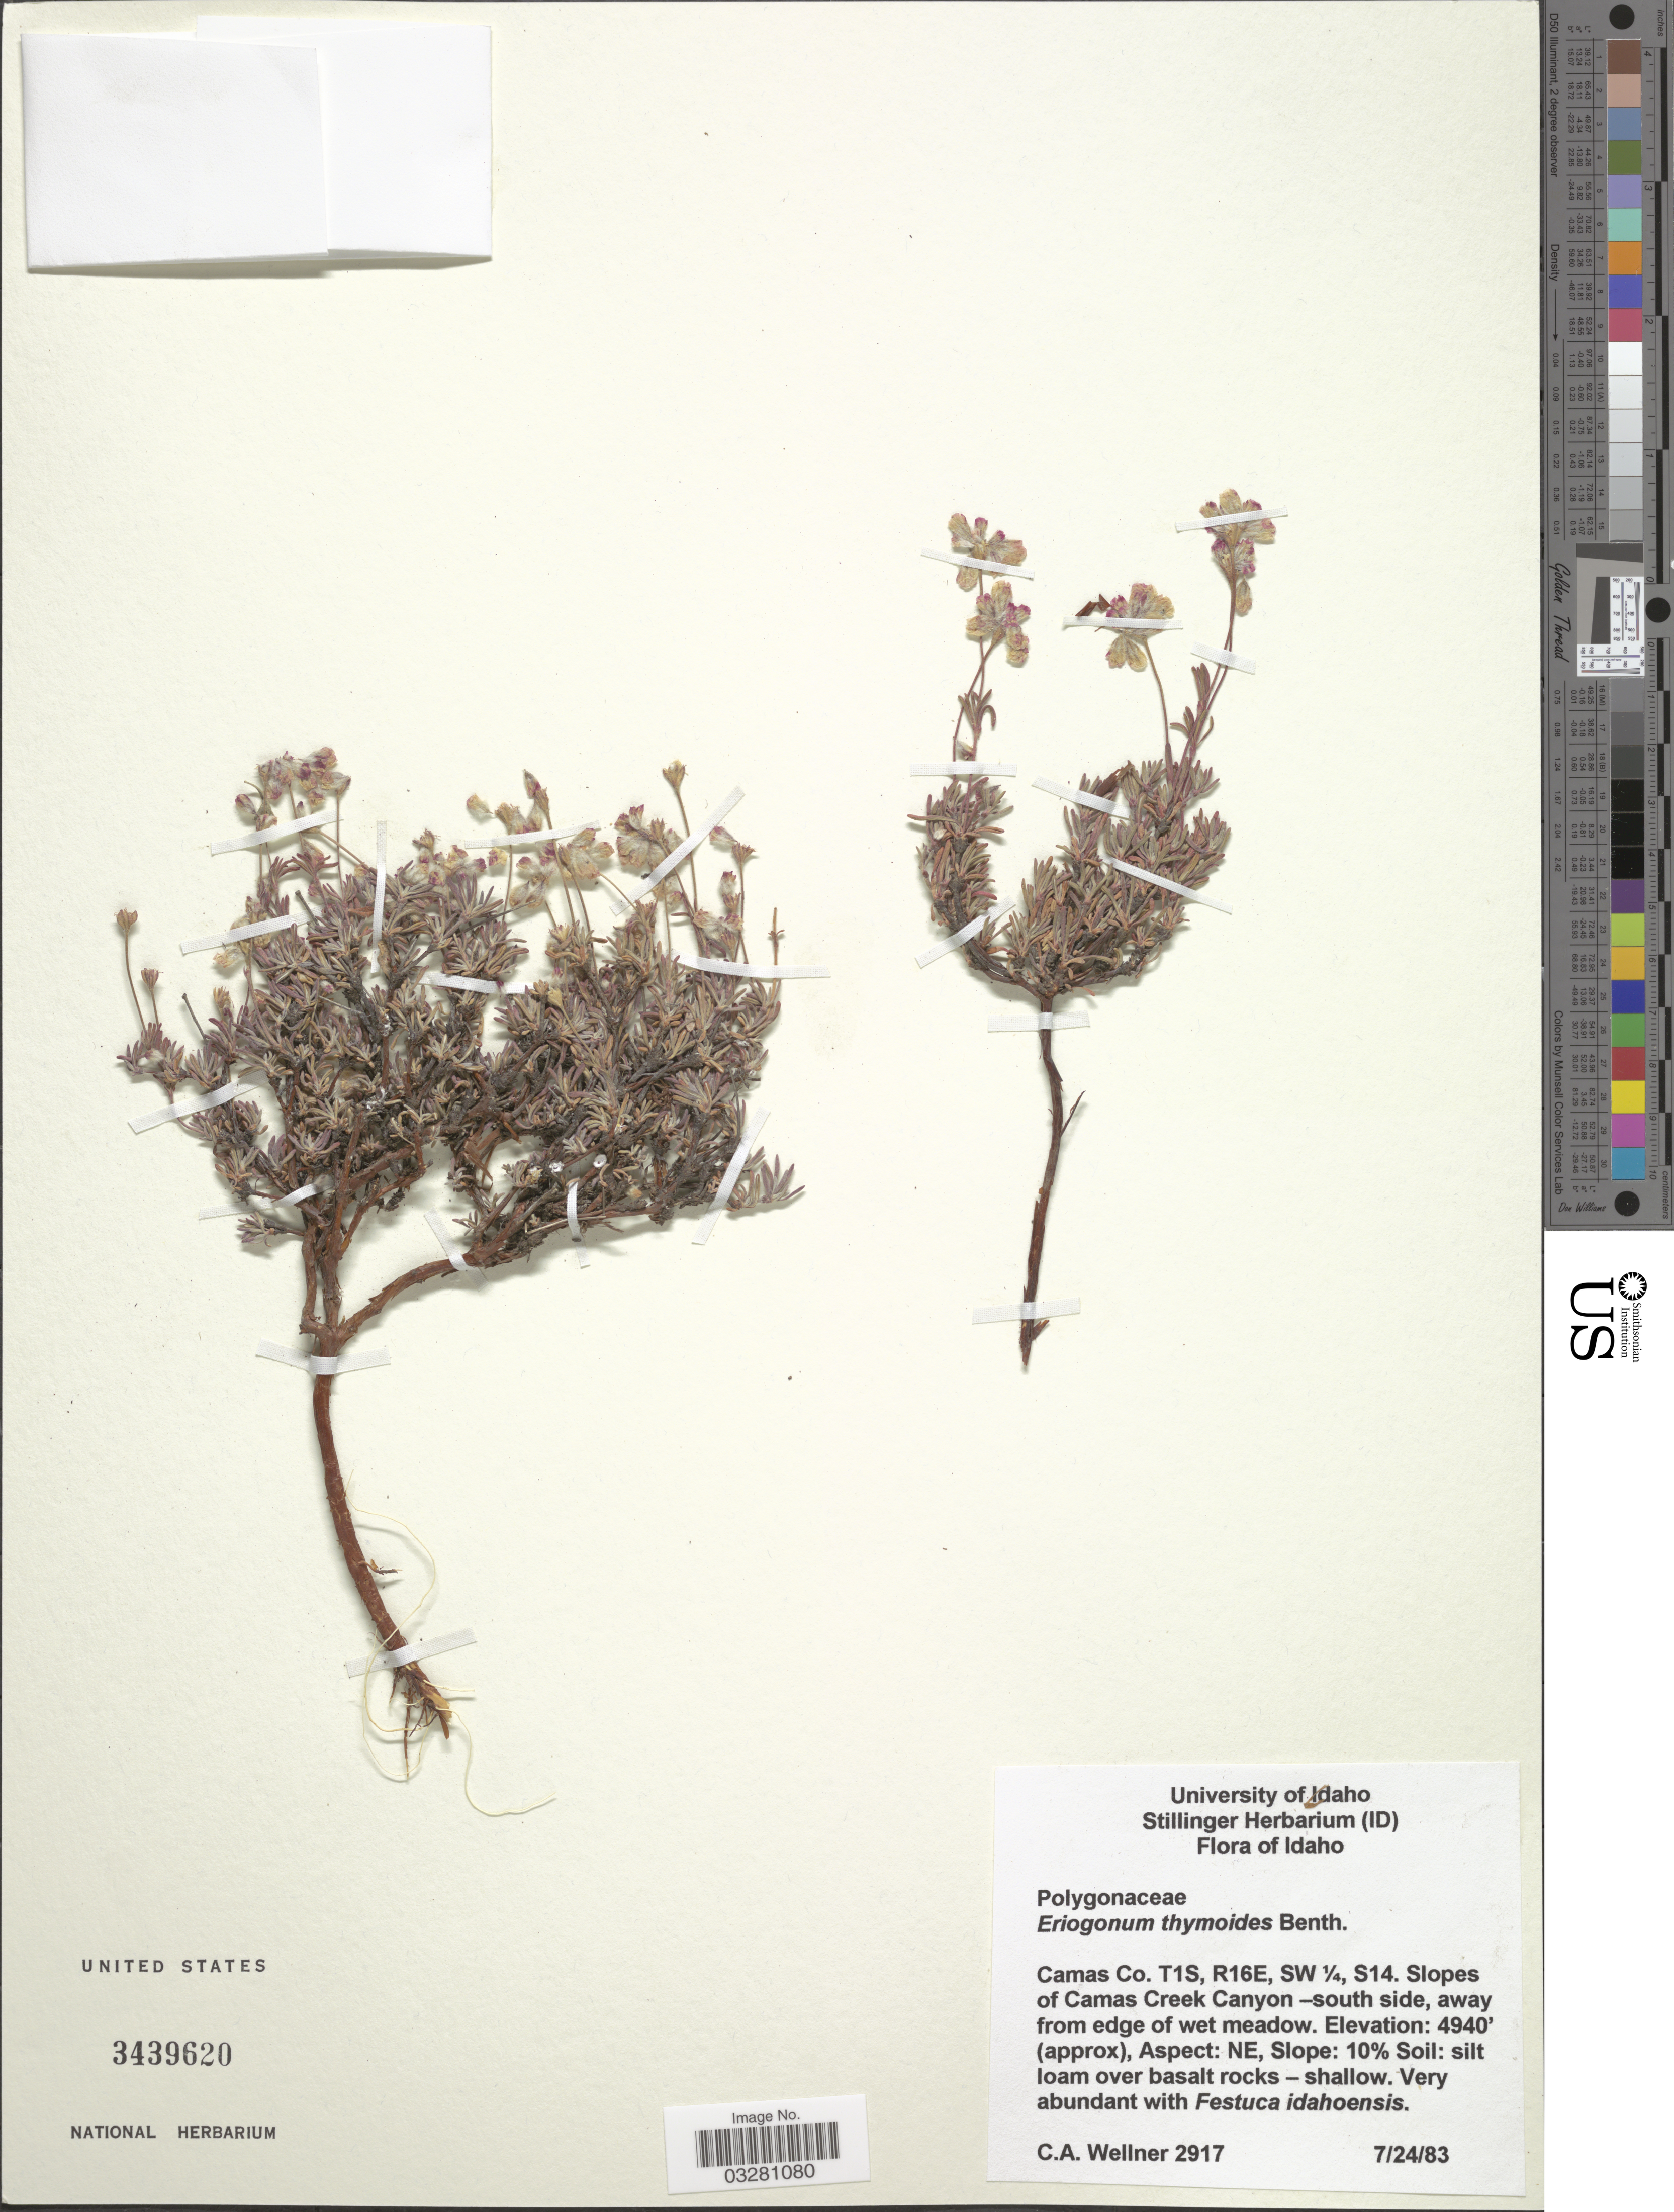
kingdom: Plantae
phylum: Tracheophyta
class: Magnoliopsida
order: Caryophyllales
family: Polygonaceae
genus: Eriogonum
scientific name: Eriogonum thymoides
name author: Benth. in DC.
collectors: C. Wellner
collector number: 2917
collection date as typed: Transcribed d/m/y: 24/7/83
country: United States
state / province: Idaho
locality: Camas Co. T1S, R16E, SW¼, S14. Slopes of Camas Creek Canyon-south side.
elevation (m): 1506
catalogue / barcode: US 3439620